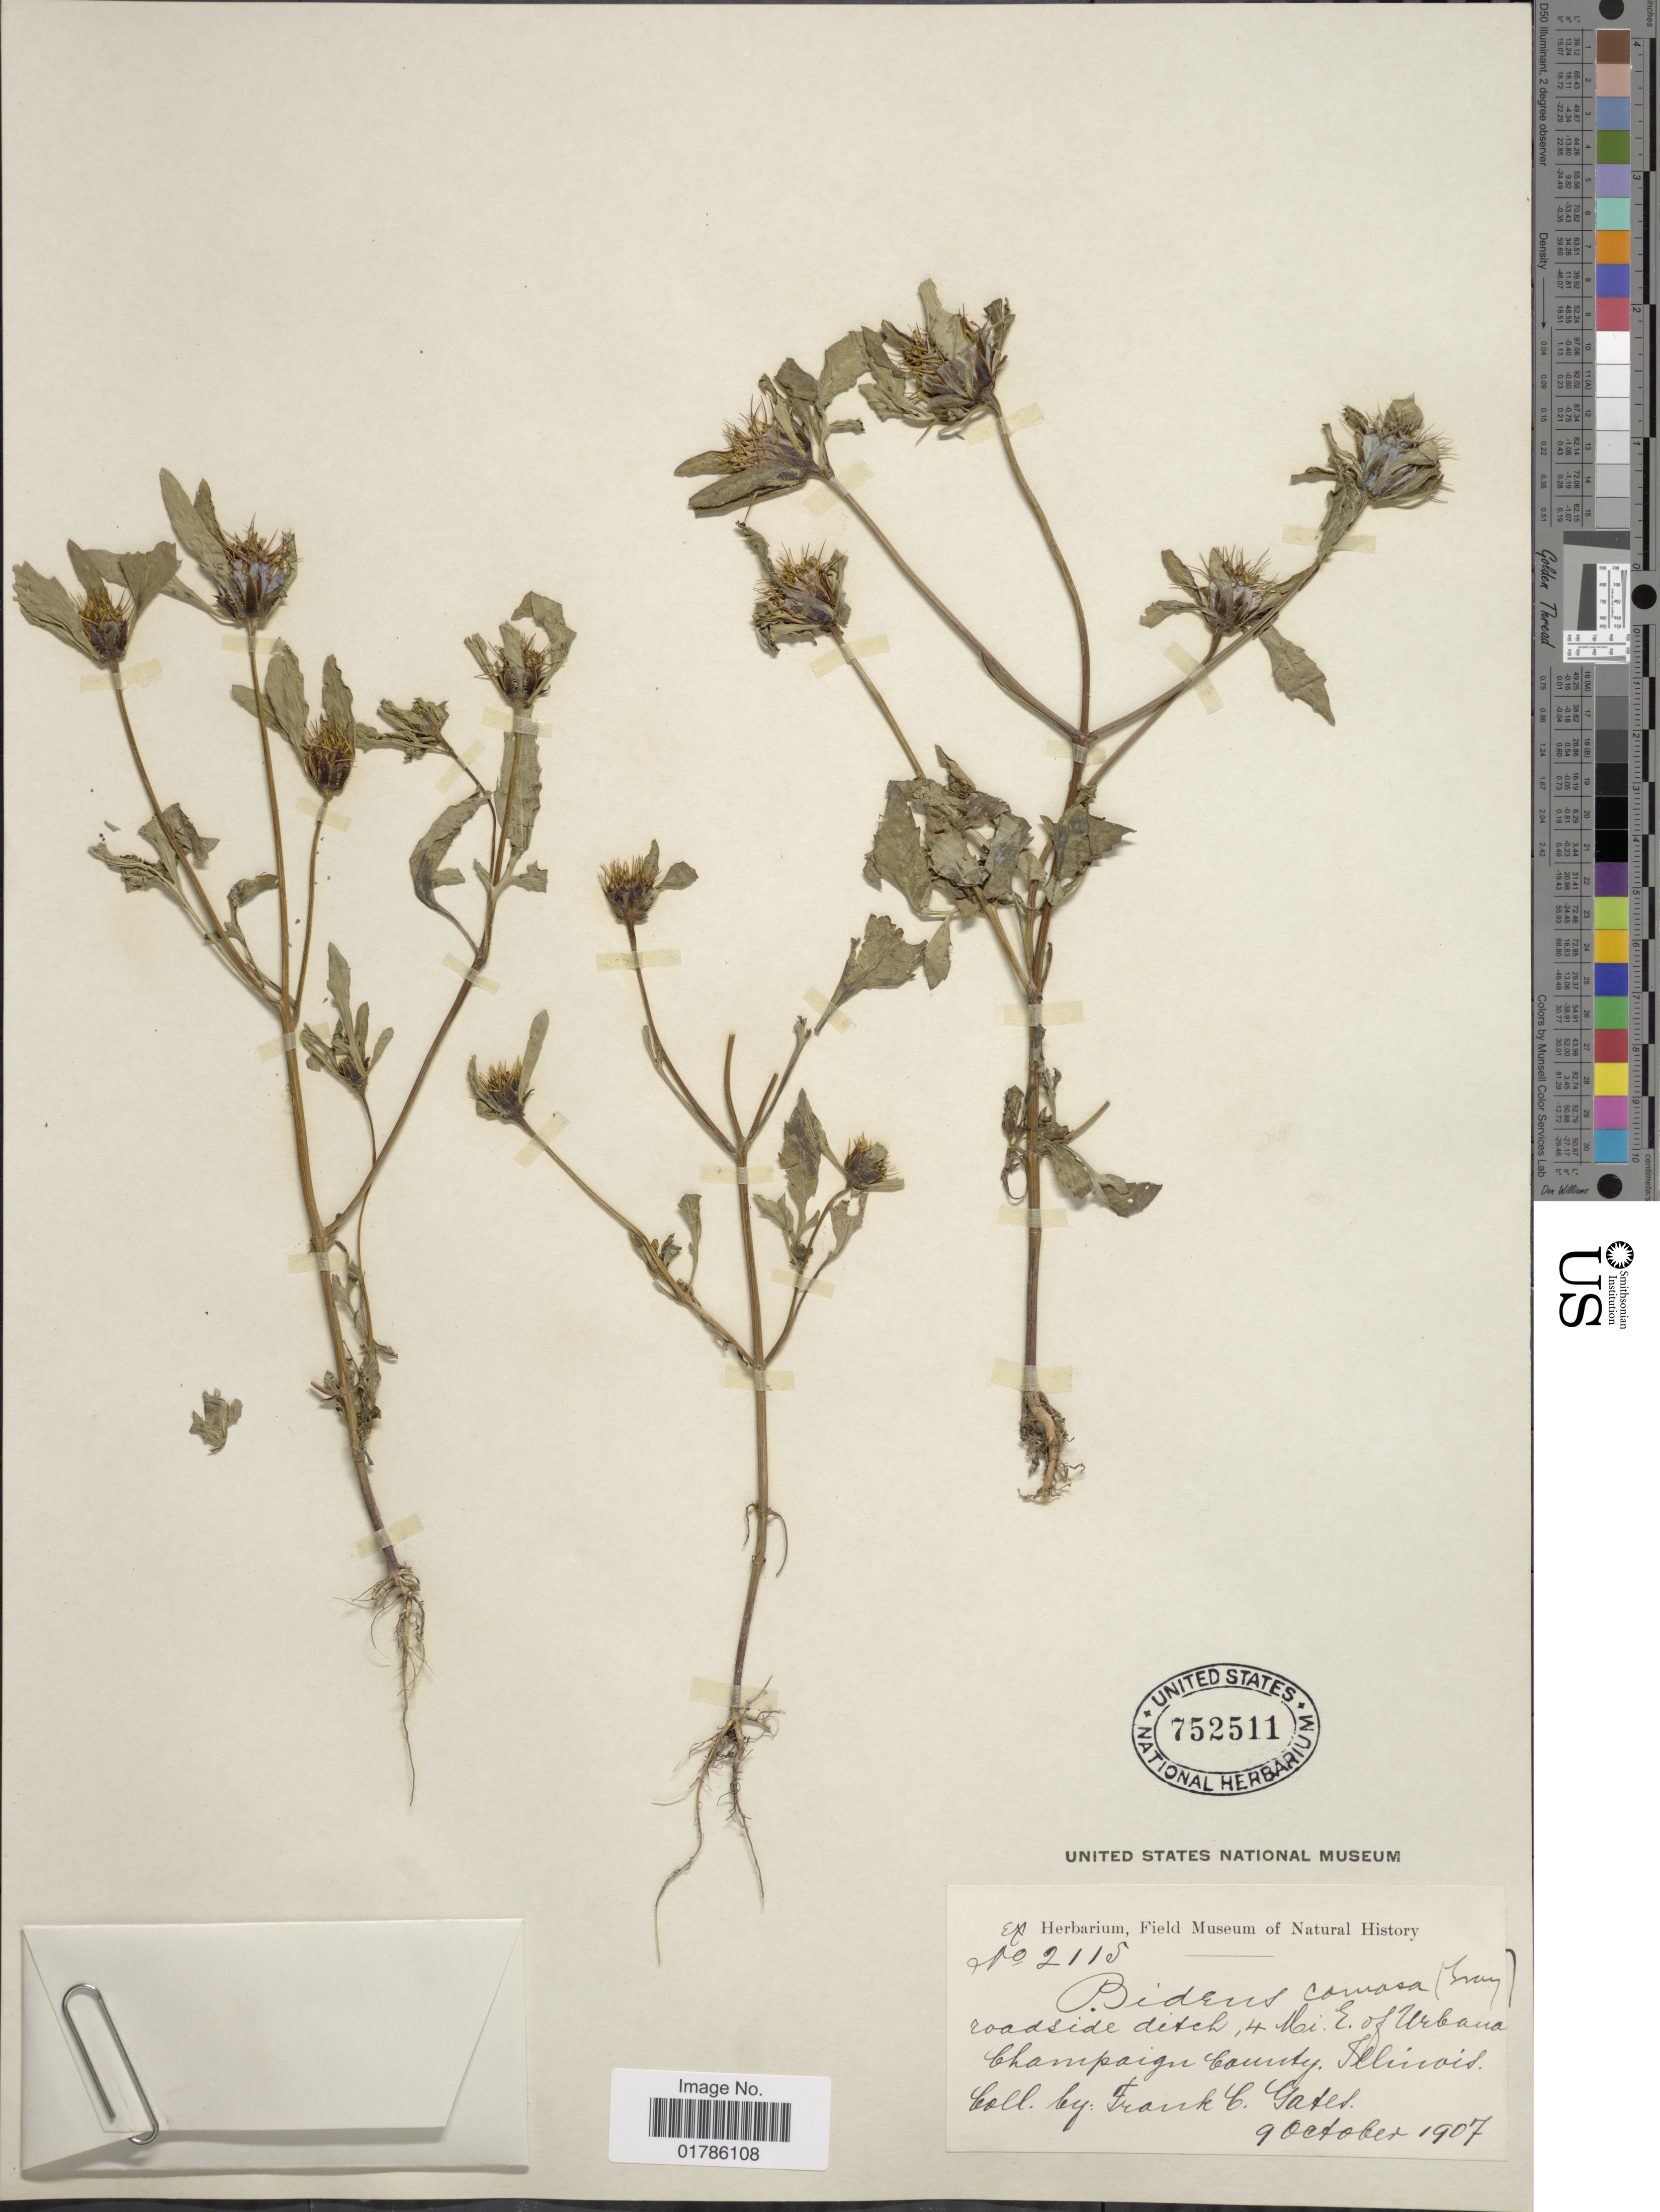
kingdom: Plantae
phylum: Tracheophyta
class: Magnoliopsida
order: Asterales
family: Asteraceae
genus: Bidens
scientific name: Bidens comosa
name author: (A. Gray) Wiegand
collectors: F. C. Gates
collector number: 2115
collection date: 1907-10-09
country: United States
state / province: Illinois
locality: Roadside ditch, 4 Mi. E. of Urbana, Champaign County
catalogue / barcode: US 752511